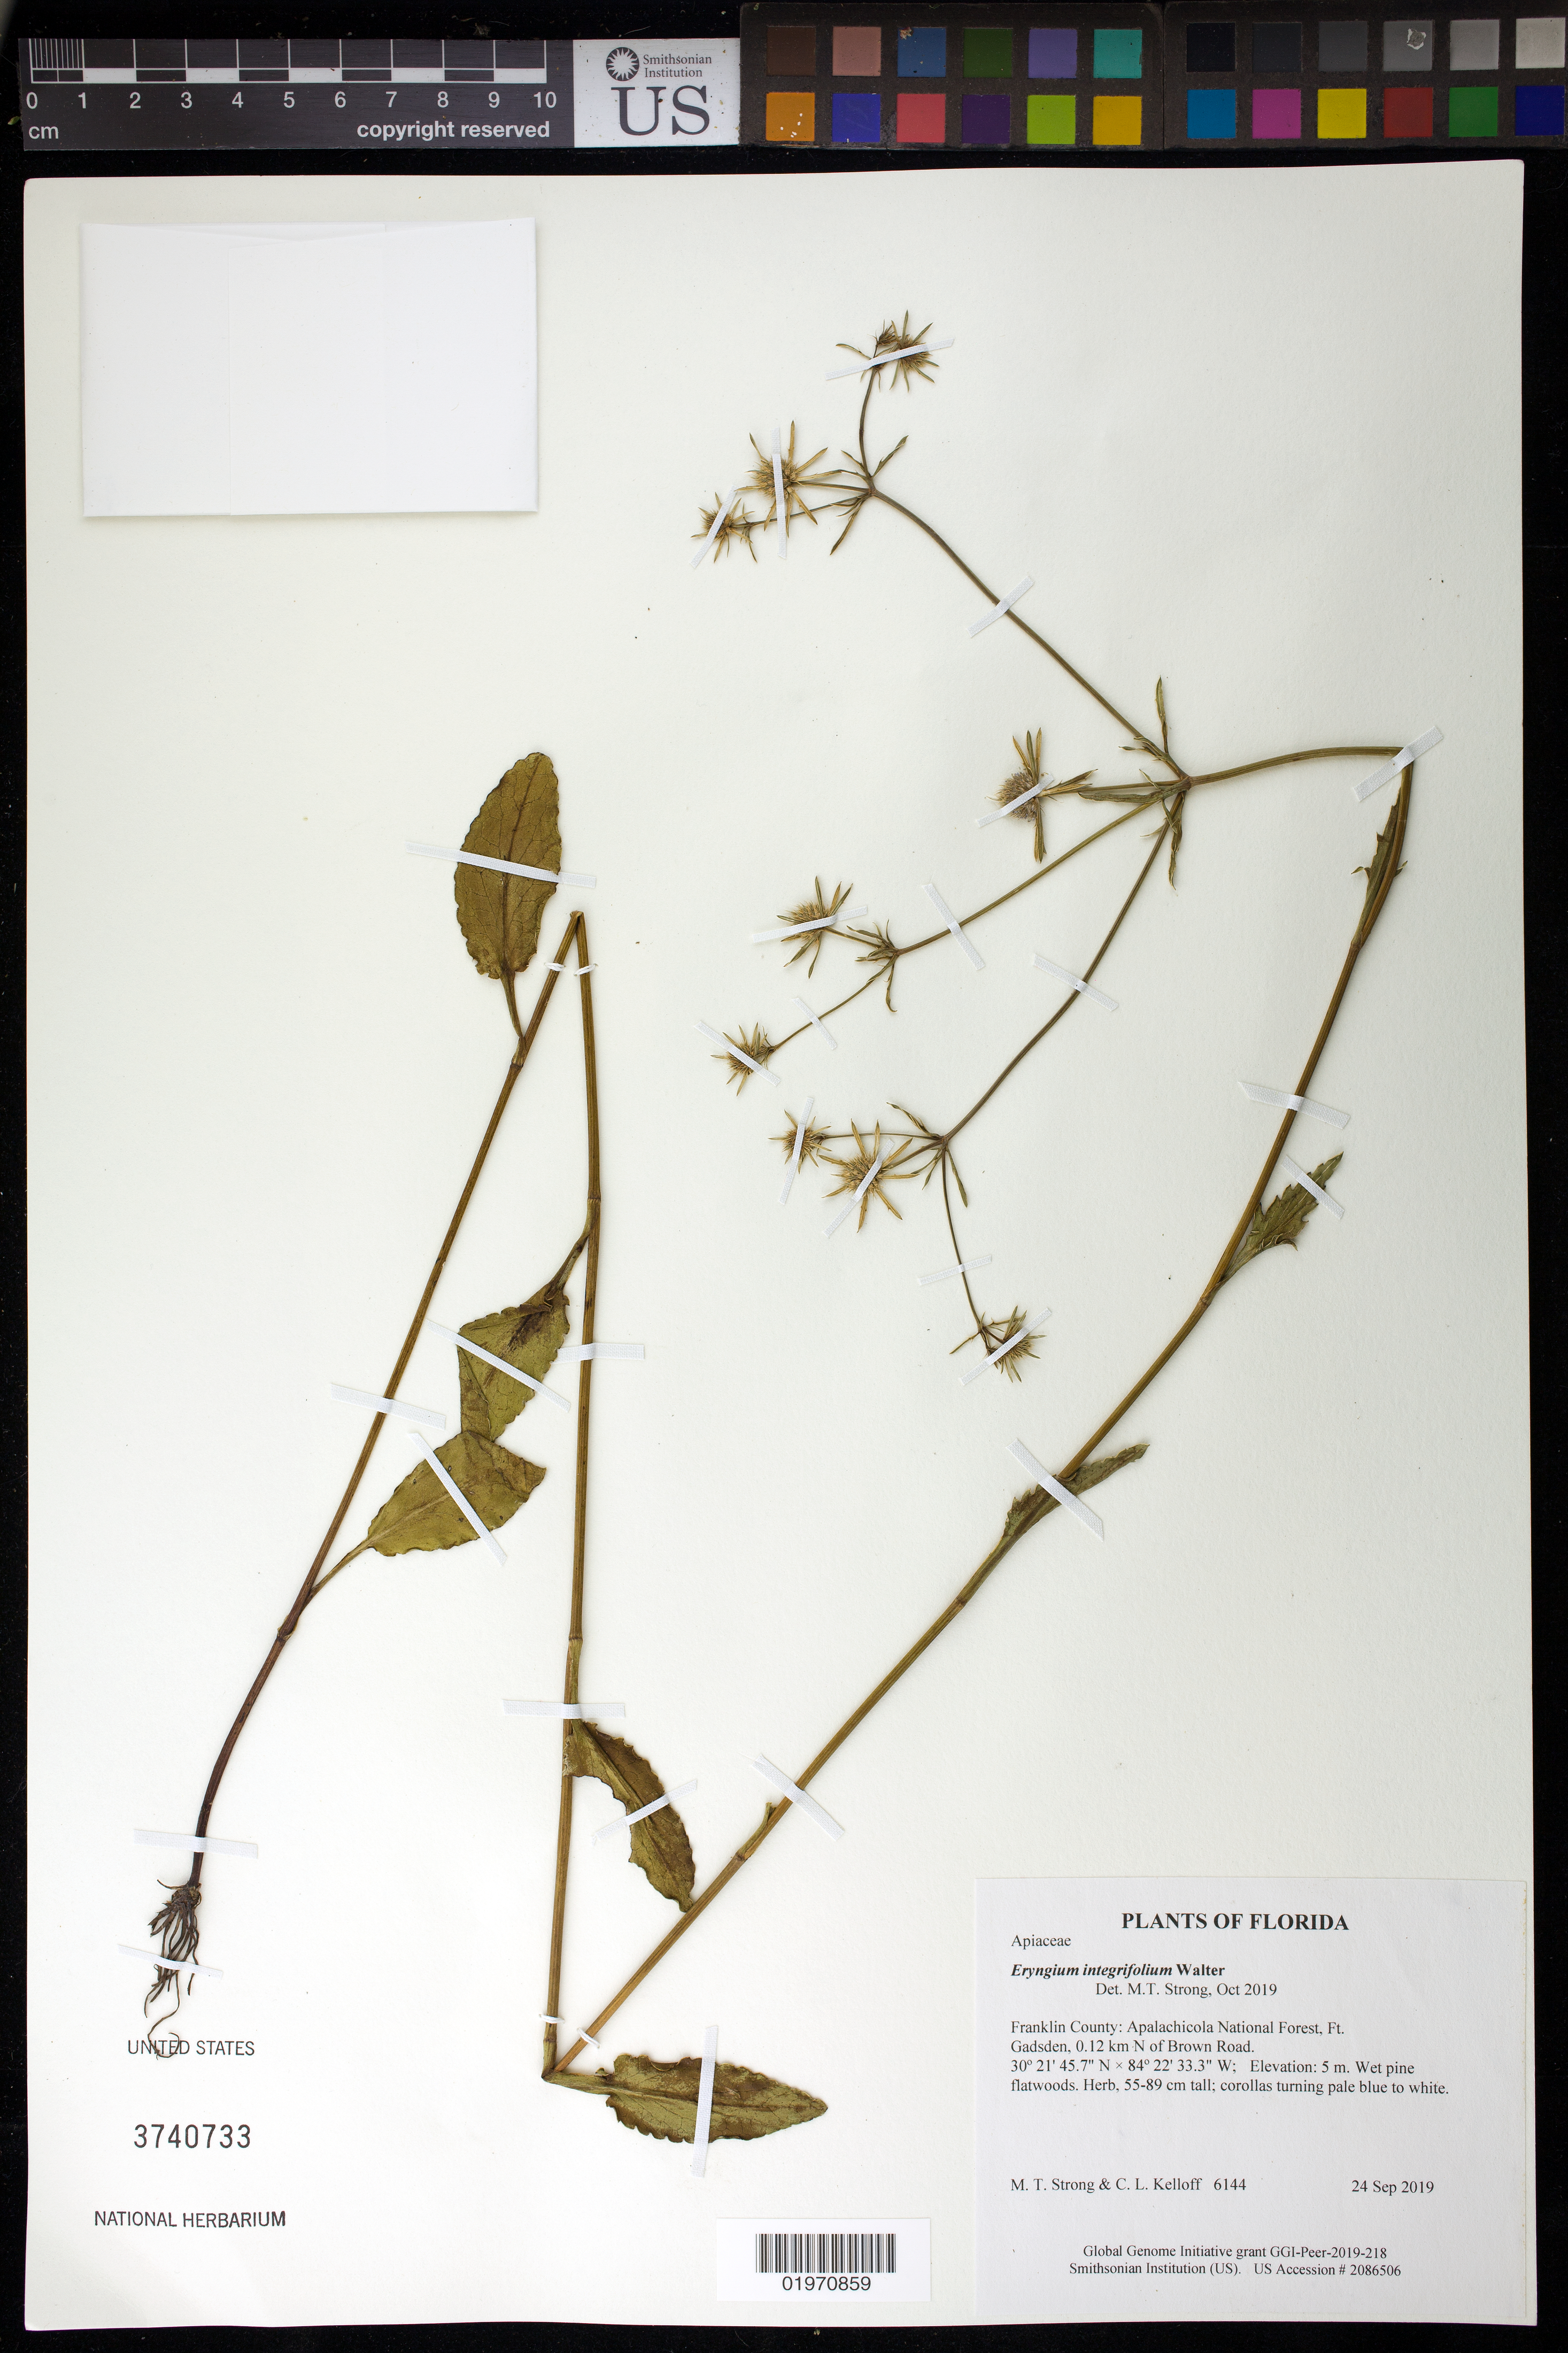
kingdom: Plantae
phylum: Tracheophyta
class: Magnoliopsida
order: Apiales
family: Apiaceae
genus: Eryngium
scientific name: Eryngium integrifolium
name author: Walter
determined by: Strong, Mark T., (BOT), Smithsonian Institution - National Museum of Natural History (UNITED STATES)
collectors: M. T. Strong & C. L. Kelloff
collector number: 6144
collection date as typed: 24 Sep 2019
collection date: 2019-09-24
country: United States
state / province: Florida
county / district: Franklin County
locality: Apalachicola National Forest, Ft. Gadsden, 0.12 km N of Brown Road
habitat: Wet pine flatwoods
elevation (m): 5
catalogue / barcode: US 3740733